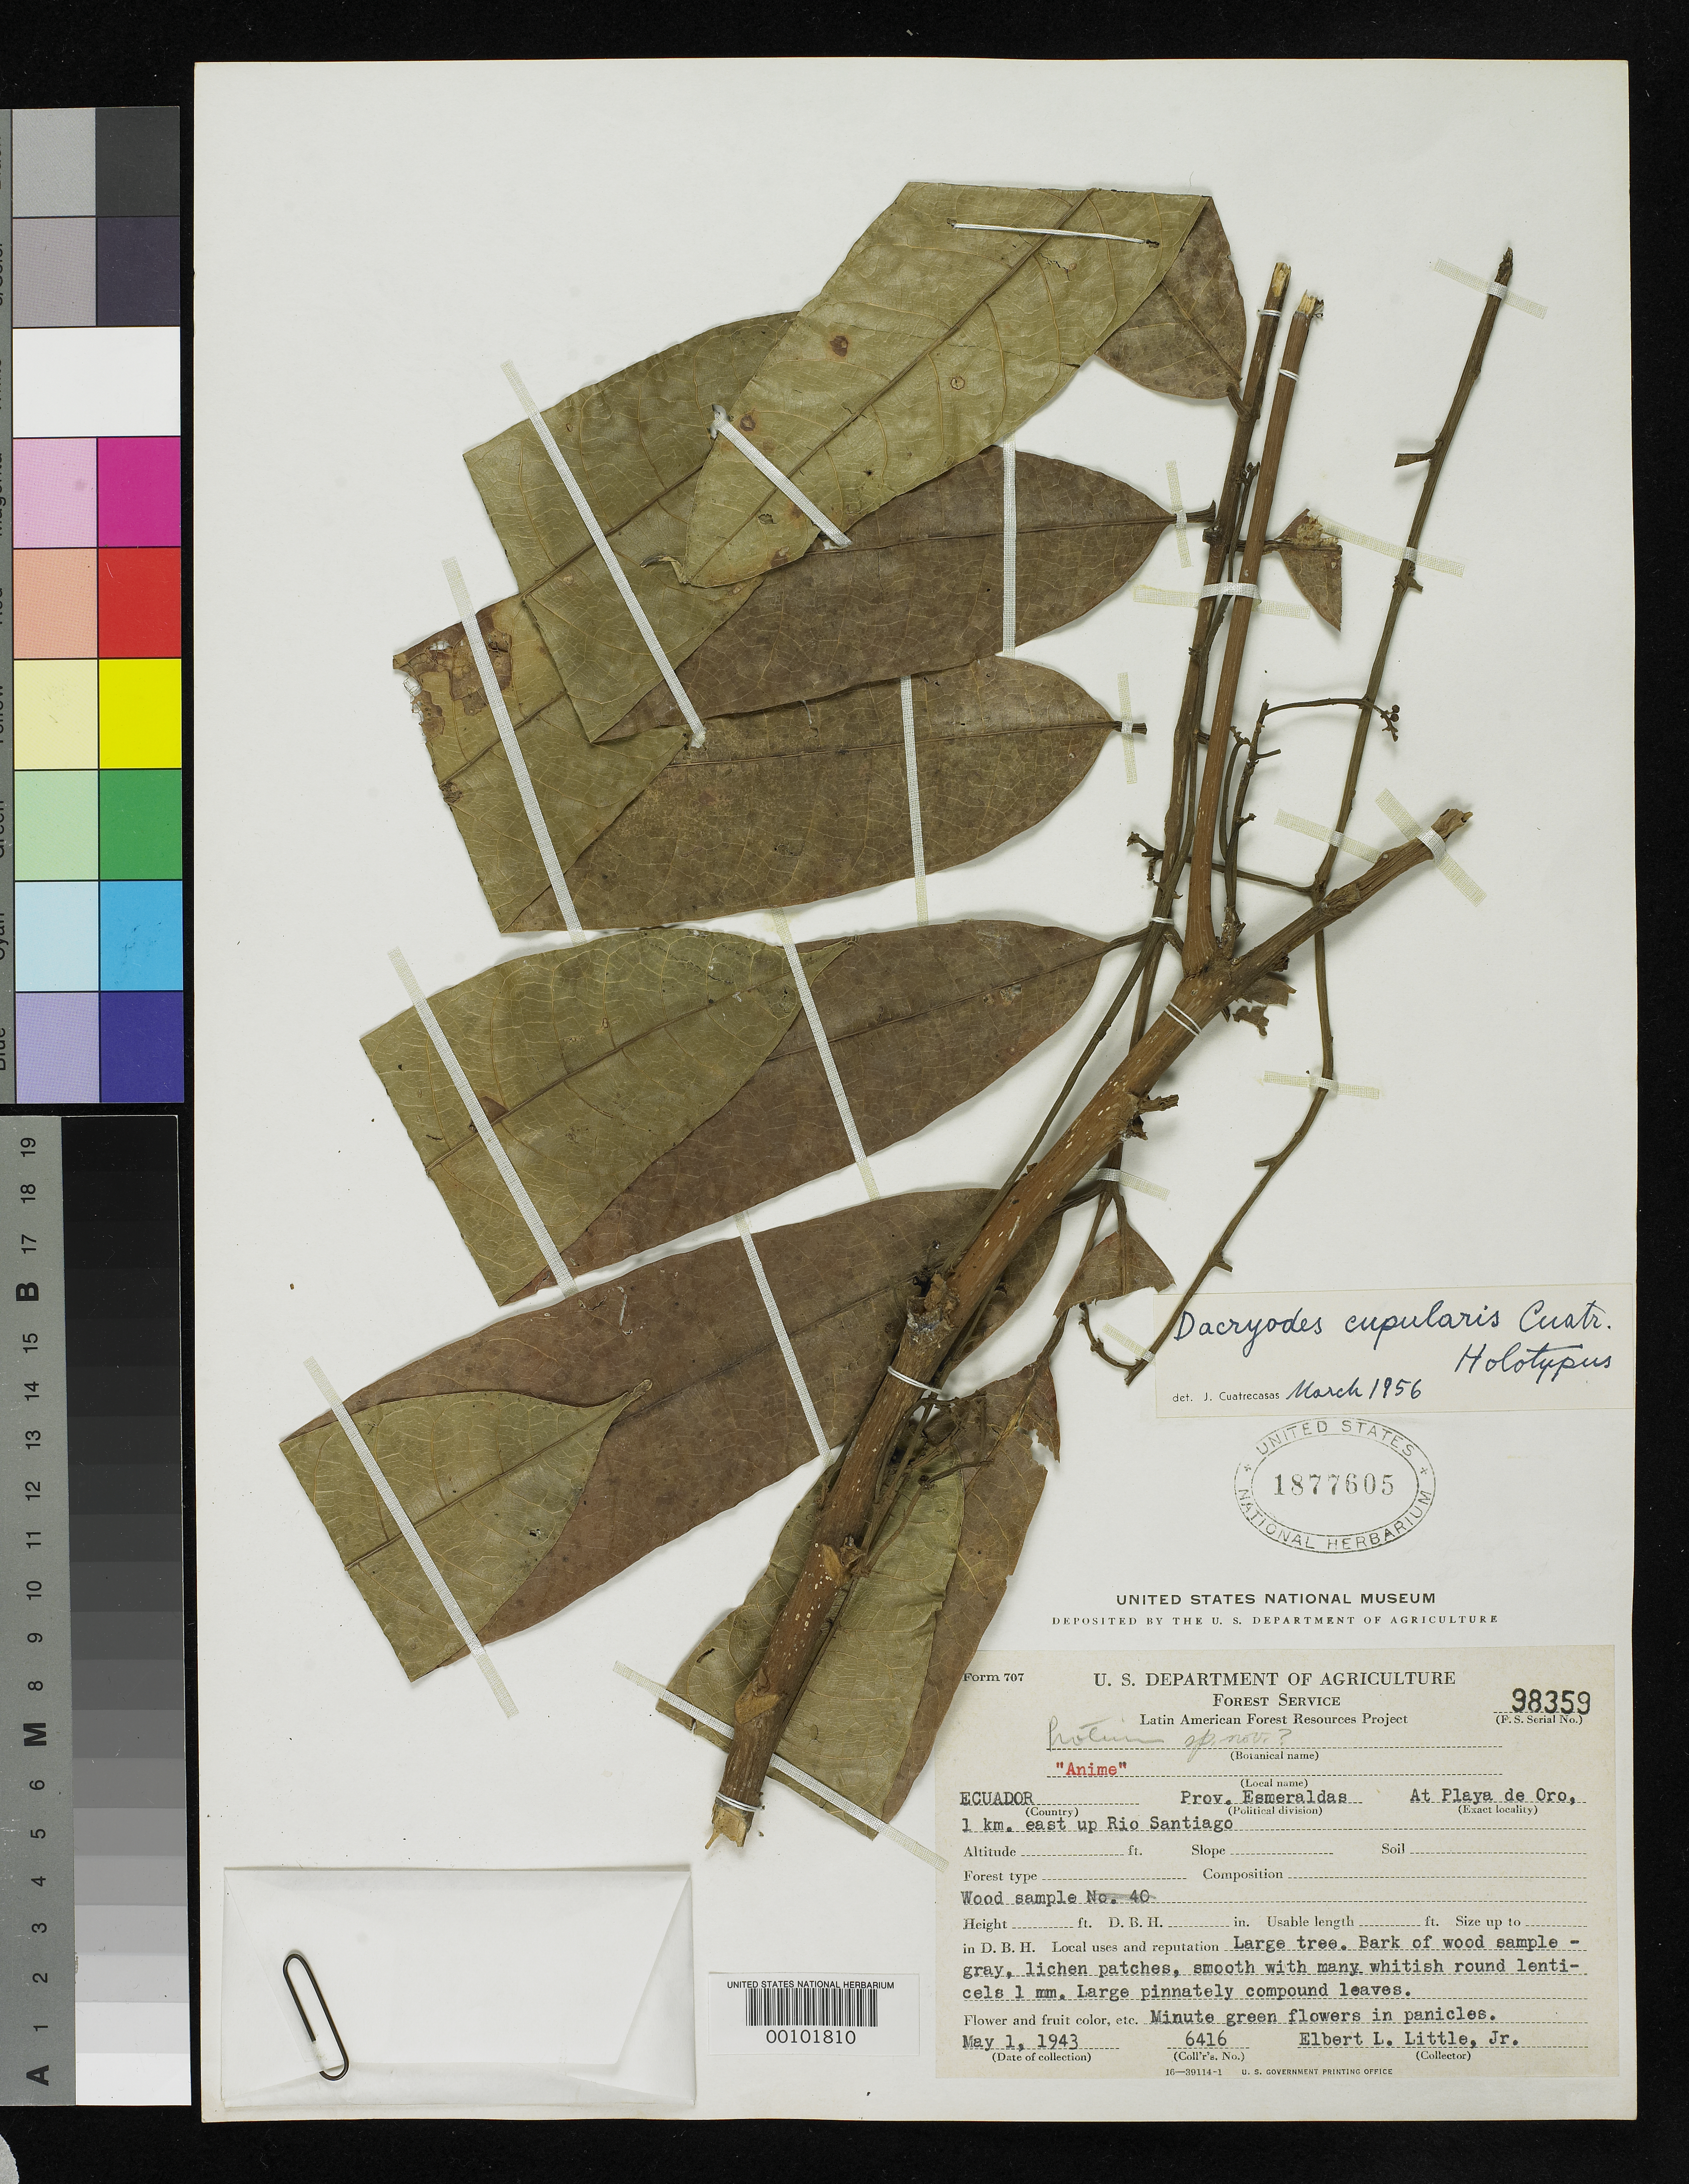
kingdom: Plantae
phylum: Tracheophyta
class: Magnoliopsida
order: Sapindales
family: Burseraceae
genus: Dacryodes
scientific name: Dacryodes cupularis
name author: Cuatrec.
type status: Holotype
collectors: E. L. Little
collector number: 6416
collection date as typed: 01 May 1943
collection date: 1943-05-01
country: Ecuador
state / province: Esmeraldas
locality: Playa de Oro, 1 km. E up Rio Santiago.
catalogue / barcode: US 1877605